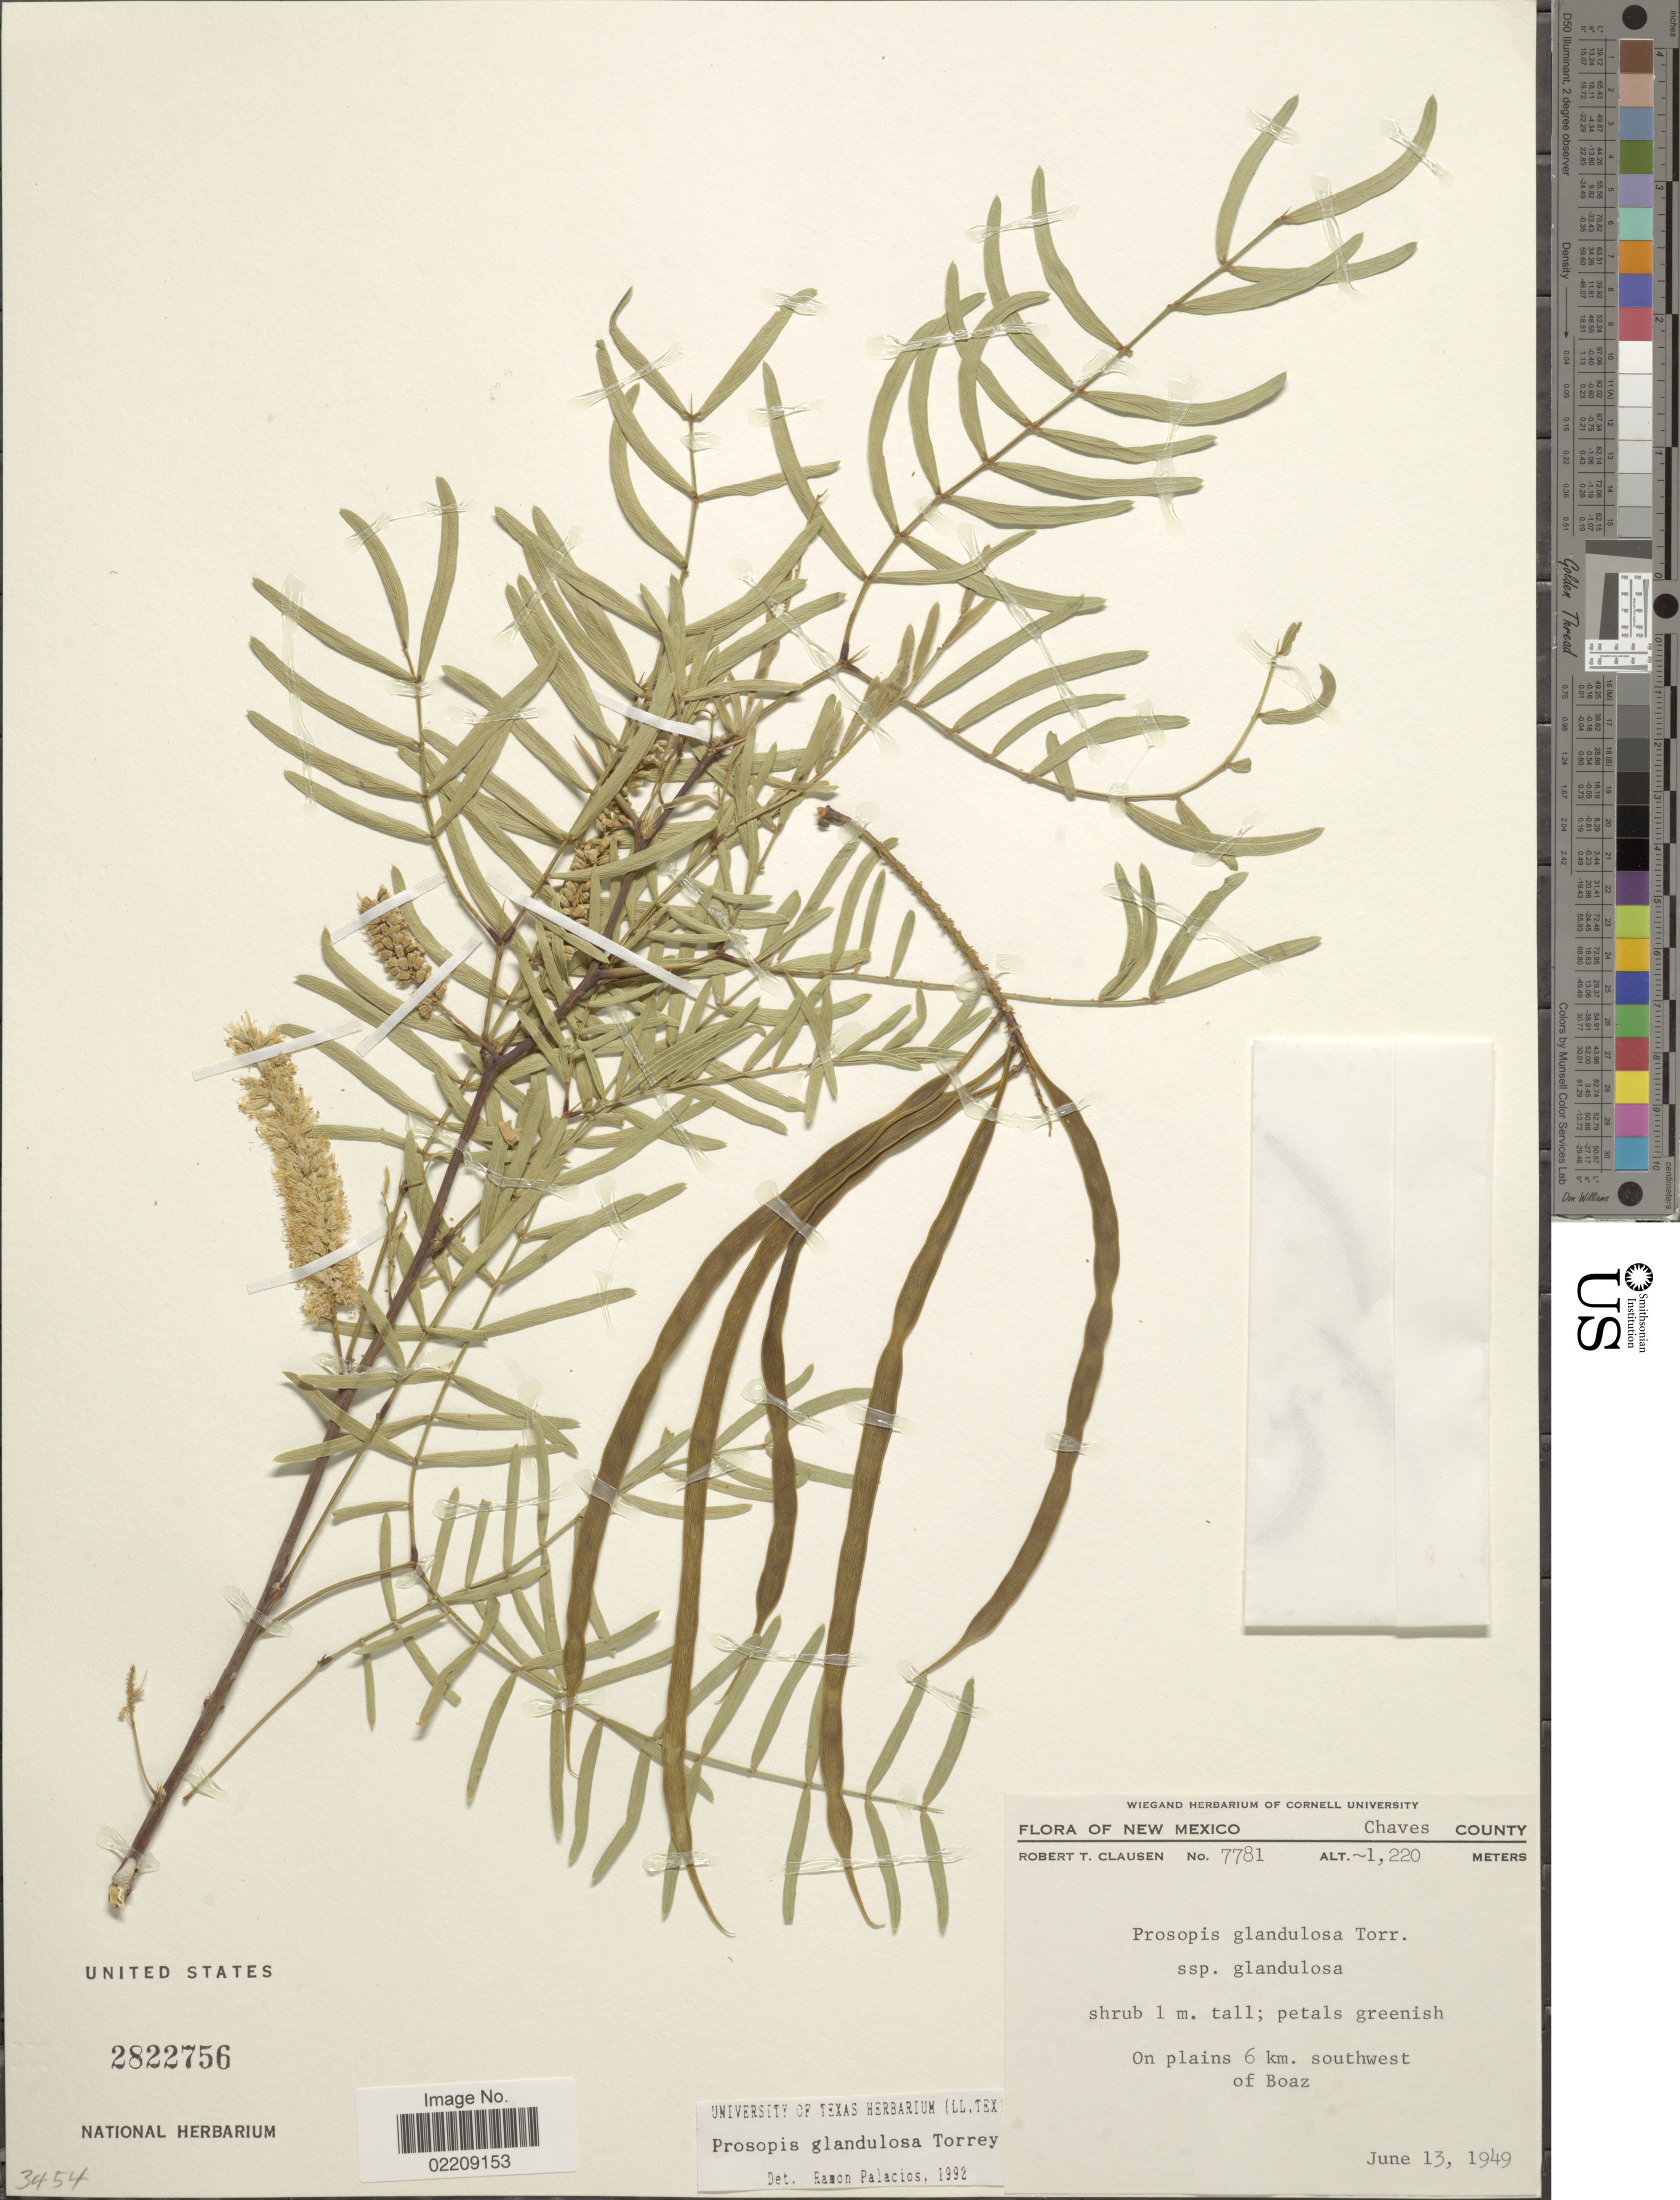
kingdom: Plantae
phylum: Tracheophyta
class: Magnoliopsida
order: Fabales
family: Fabaceae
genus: Neltuma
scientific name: Neltuma glandulosa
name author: (Torr.) Britton & Rose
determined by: Strong, Mark T., (BOT), Smithsonian Institution - National Museum of Natural History (UNITED STATES)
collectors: R. T. Clausen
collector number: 7781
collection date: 1949-06-13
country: United States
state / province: New Mexico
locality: Chaves County, On plains 6 km. southwest of Boaz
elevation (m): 1220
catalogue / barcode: US 2822756